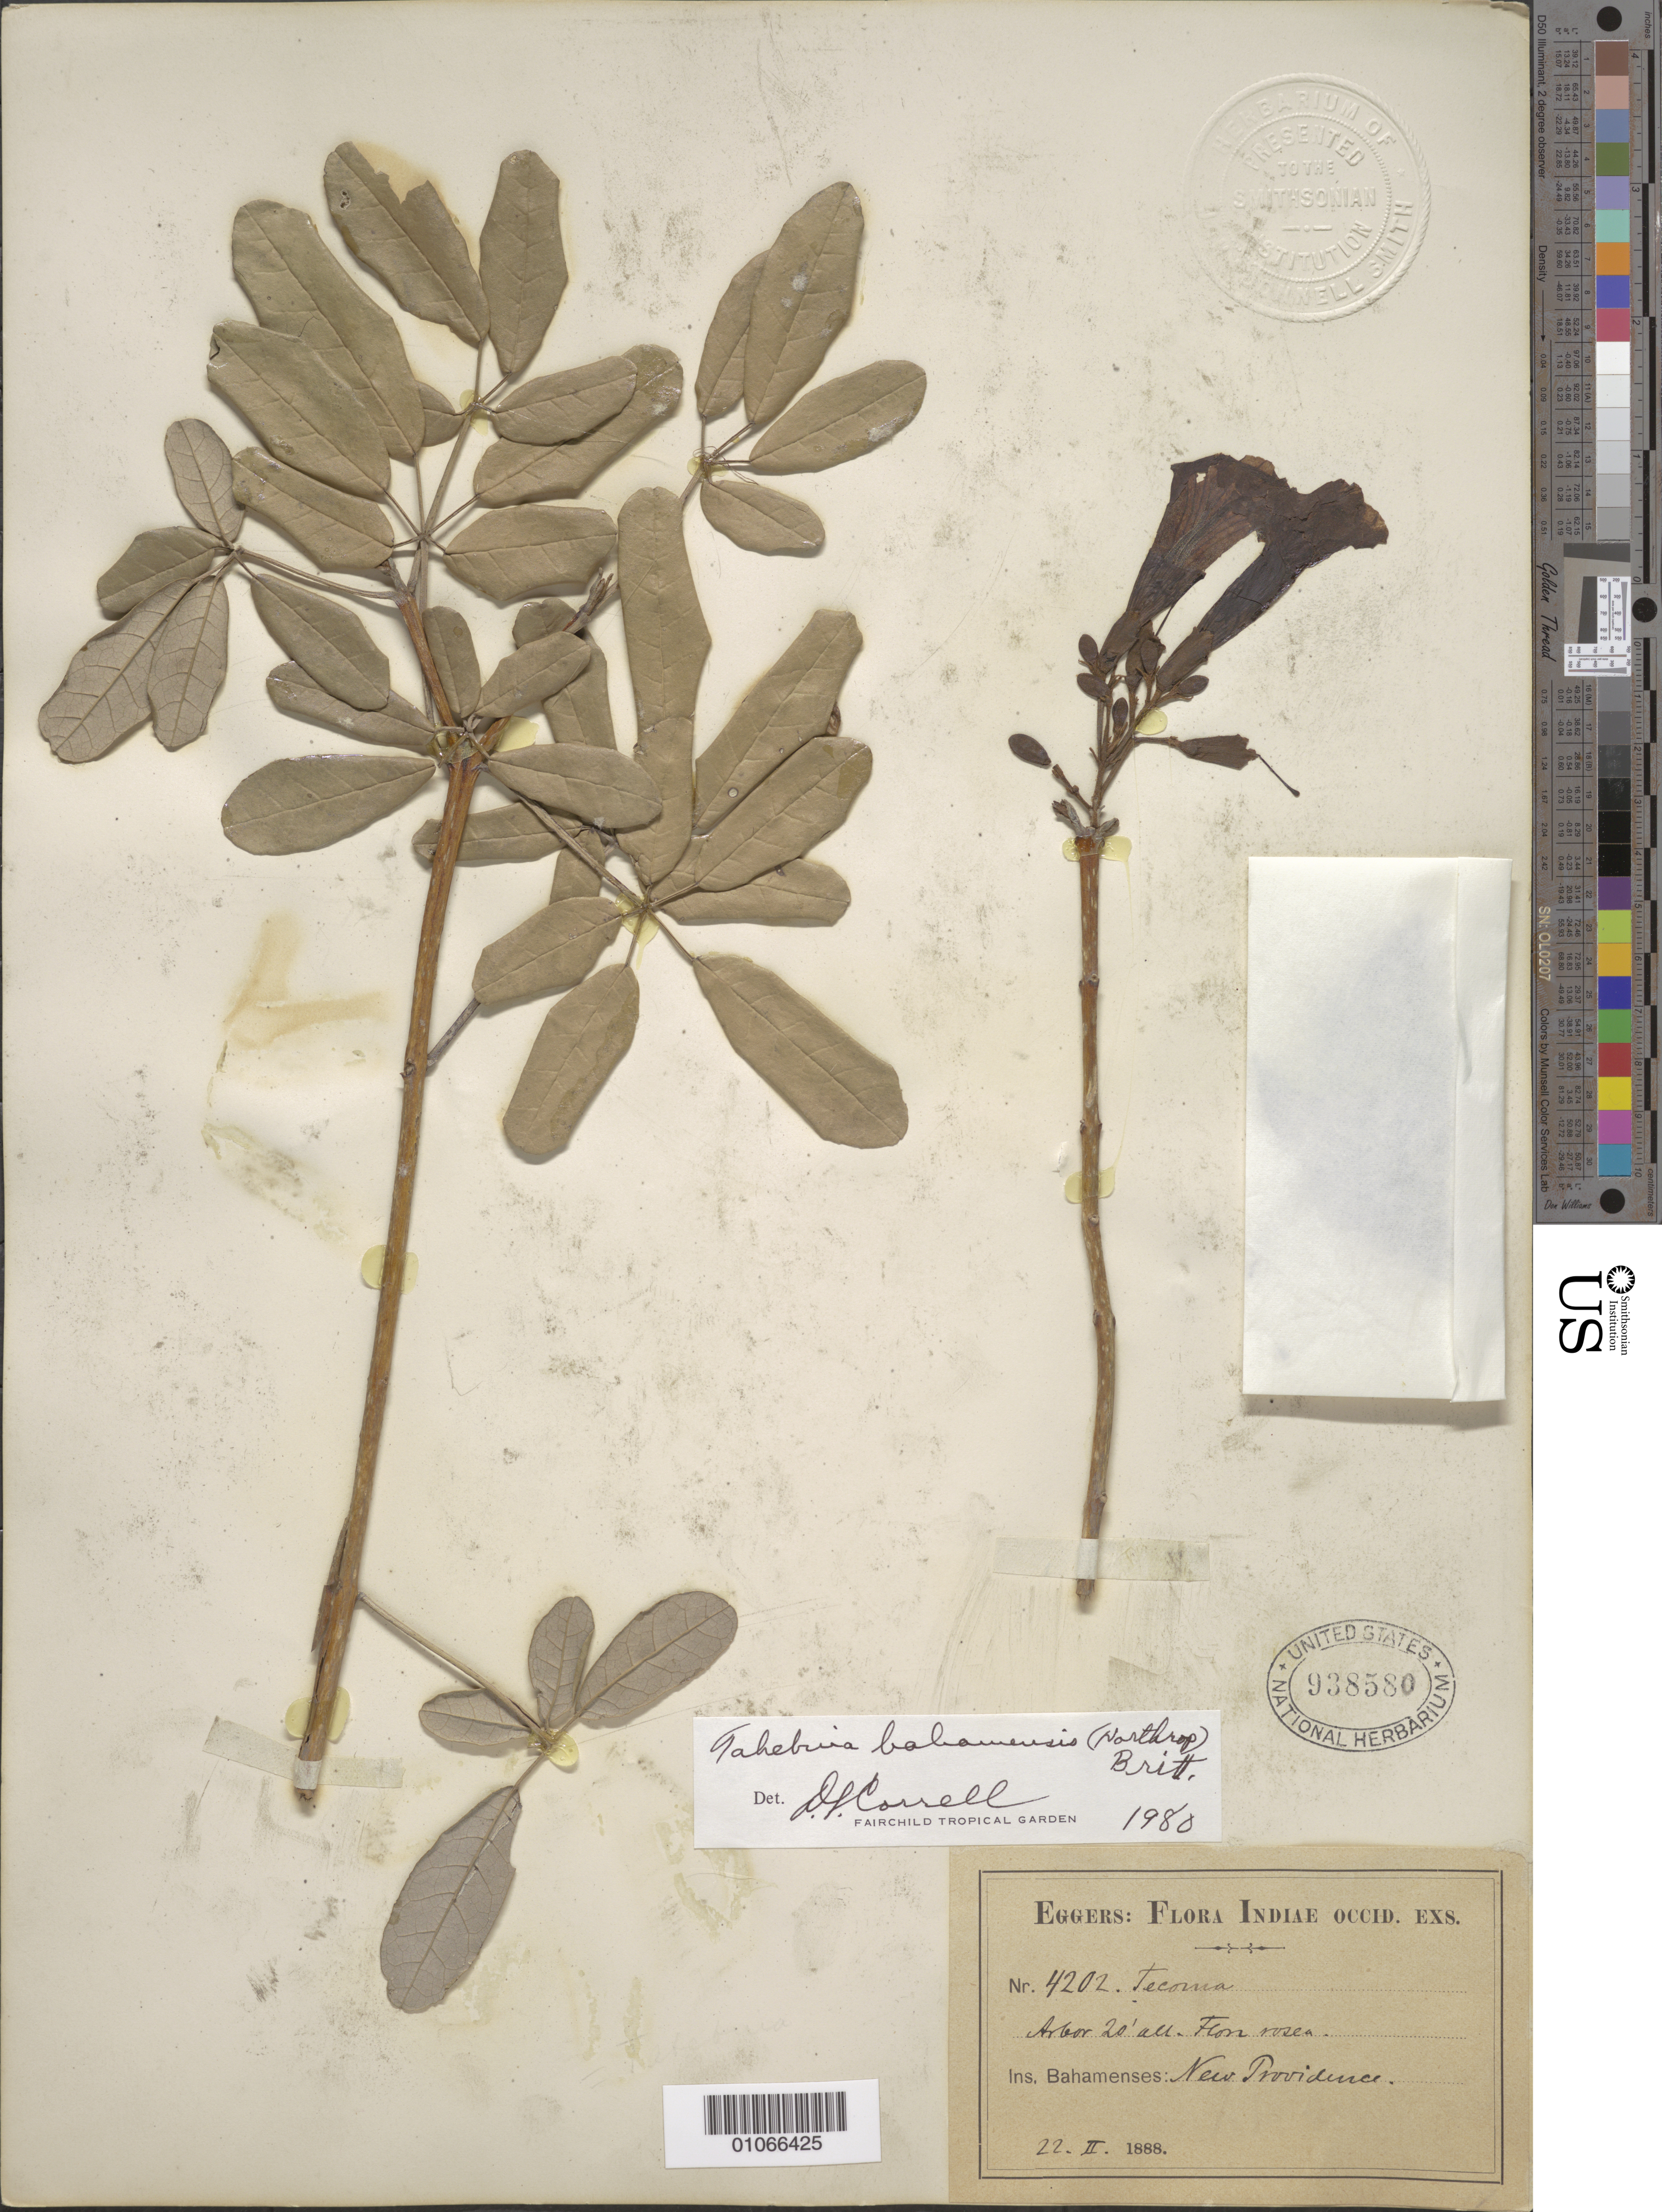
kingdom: Plantae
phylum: Tracheophyta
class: Magnoliopsida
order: Lamiales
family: Bignoniaceae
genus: Tabebuia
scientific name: Tabebuia bahamensis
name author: (Northr.) Britton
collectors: H. F. A. von Eggers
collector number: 4202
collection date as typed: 22 Feb 1888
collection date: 1888-02-22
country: Bahamas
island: New Providence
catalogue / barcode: US 938580